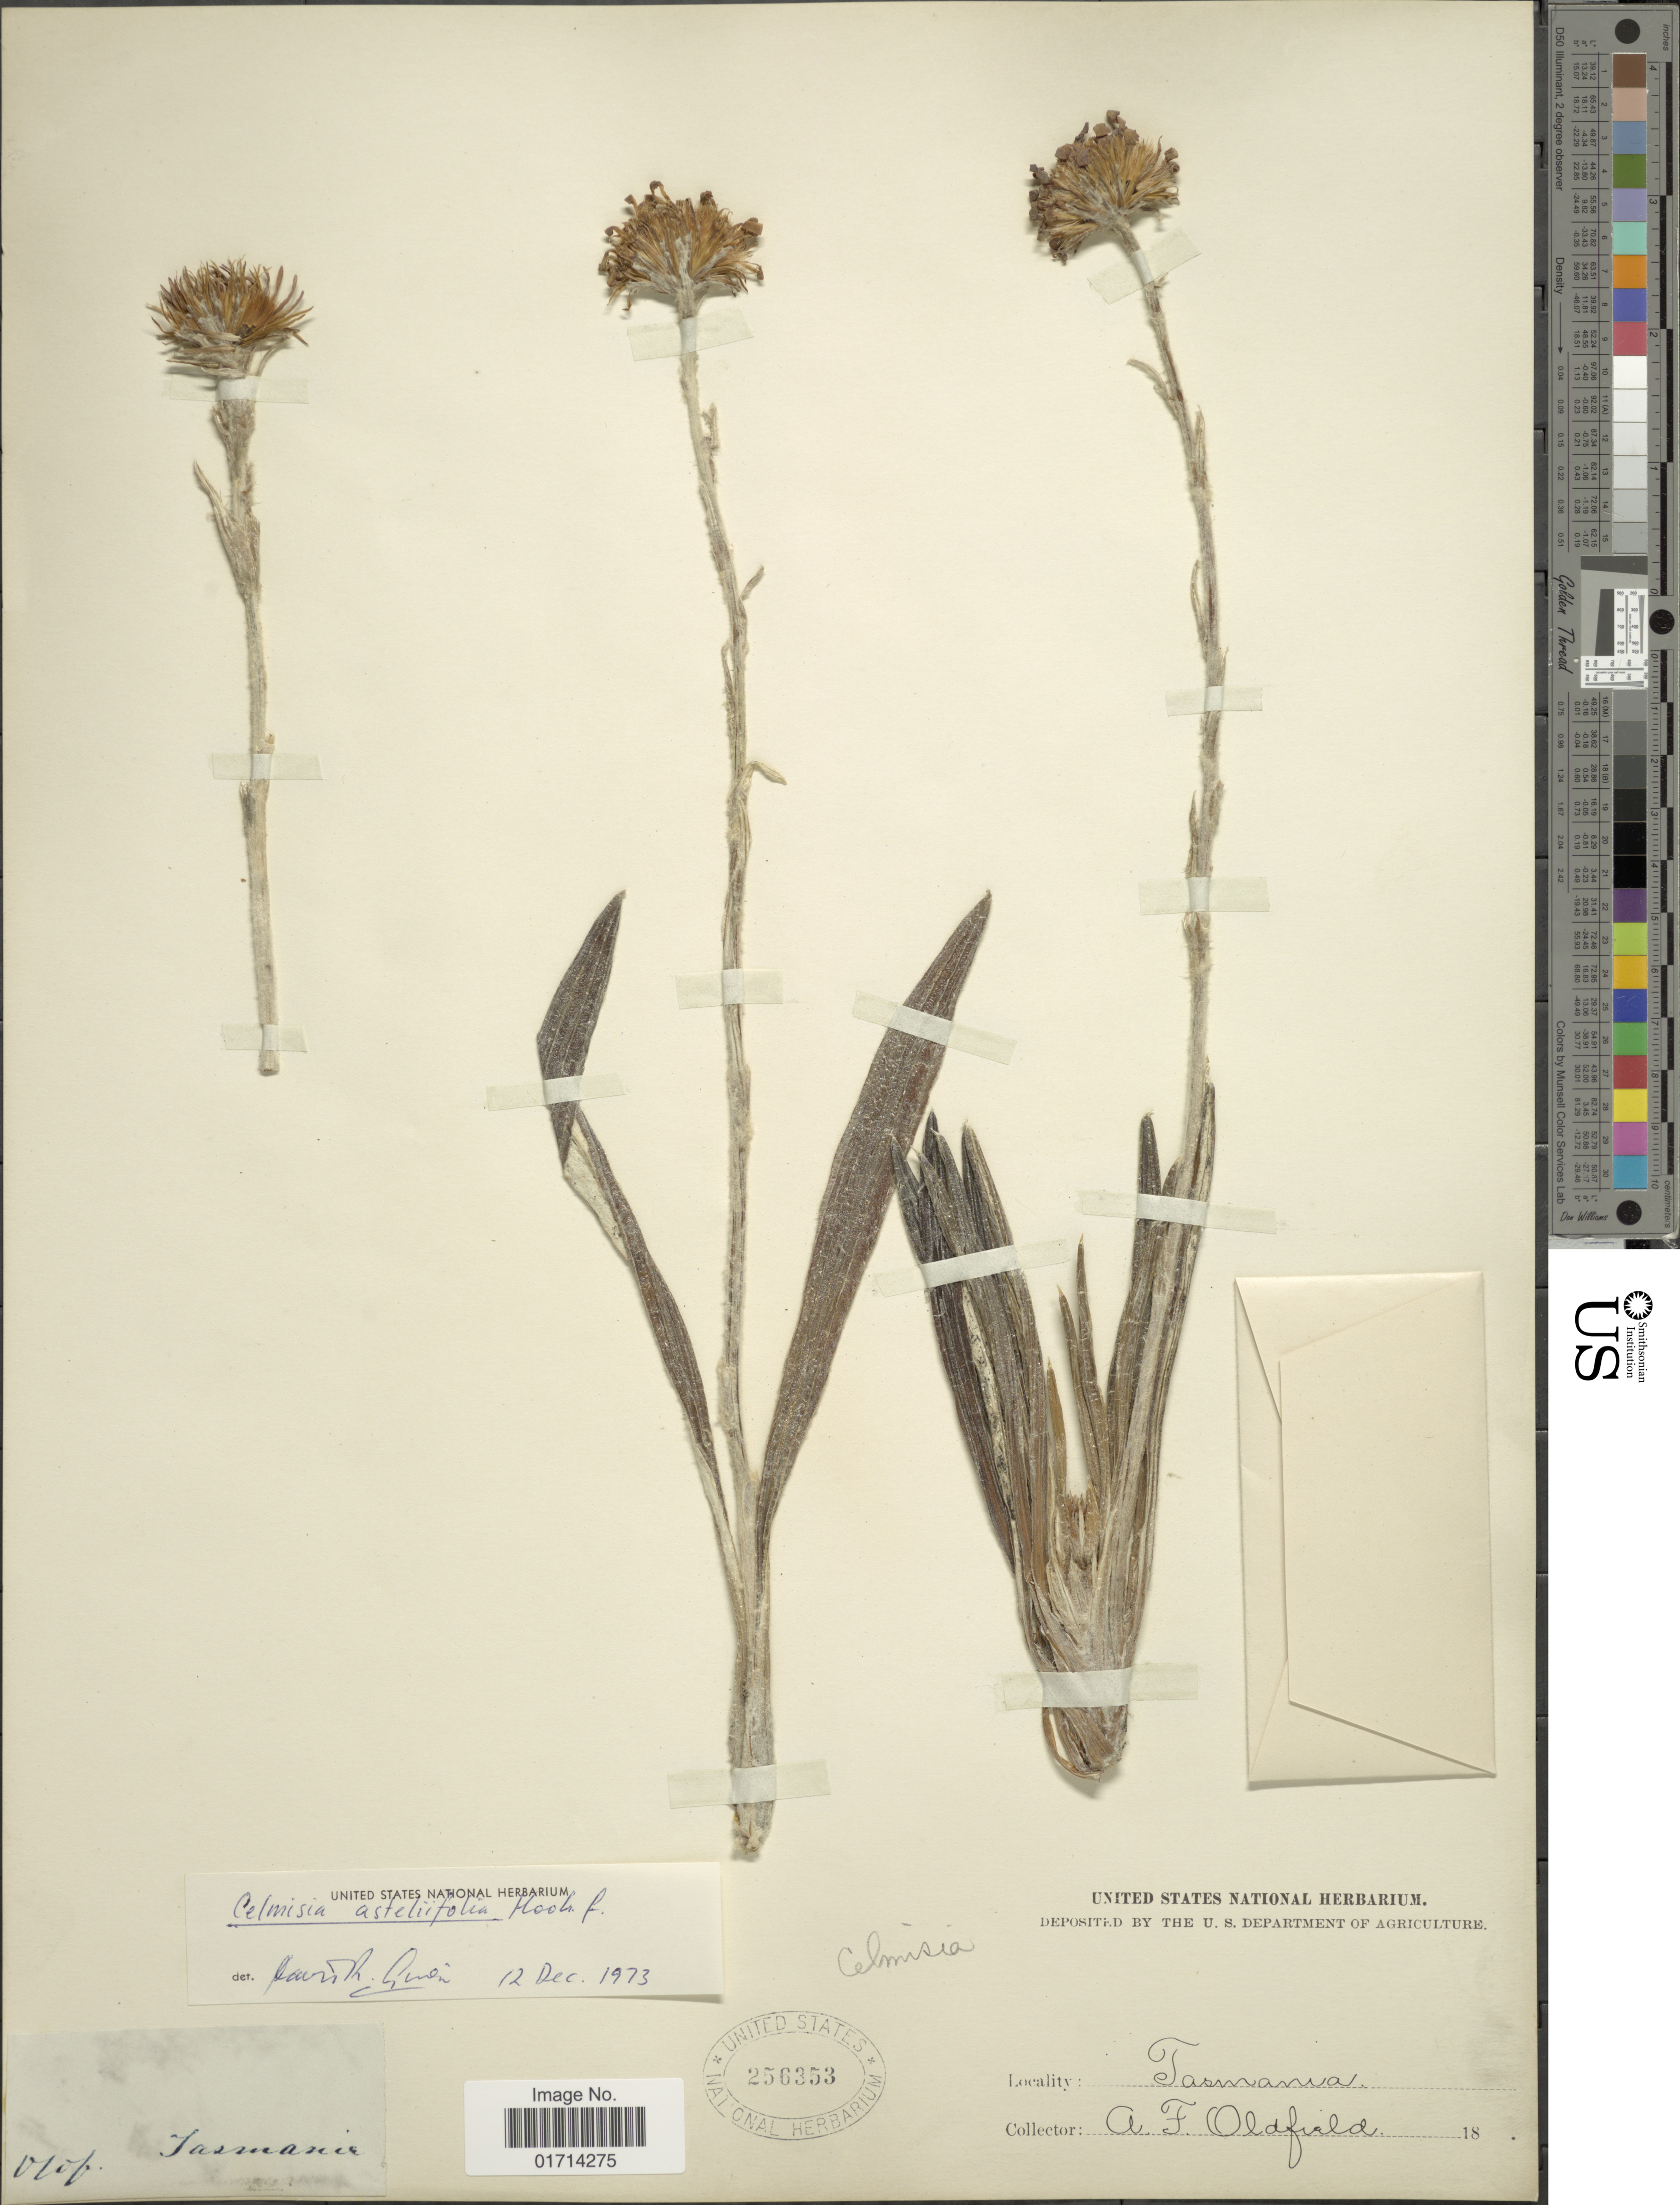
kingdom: Plantae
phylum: Tracheophyta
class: Magnoliopsida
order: Asterales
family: Asteraceae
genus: Celmisia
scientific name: Celmisia sp.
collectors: A. Oldfield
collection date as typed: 18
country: Australia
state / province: Tasmania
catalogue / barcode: US 256353